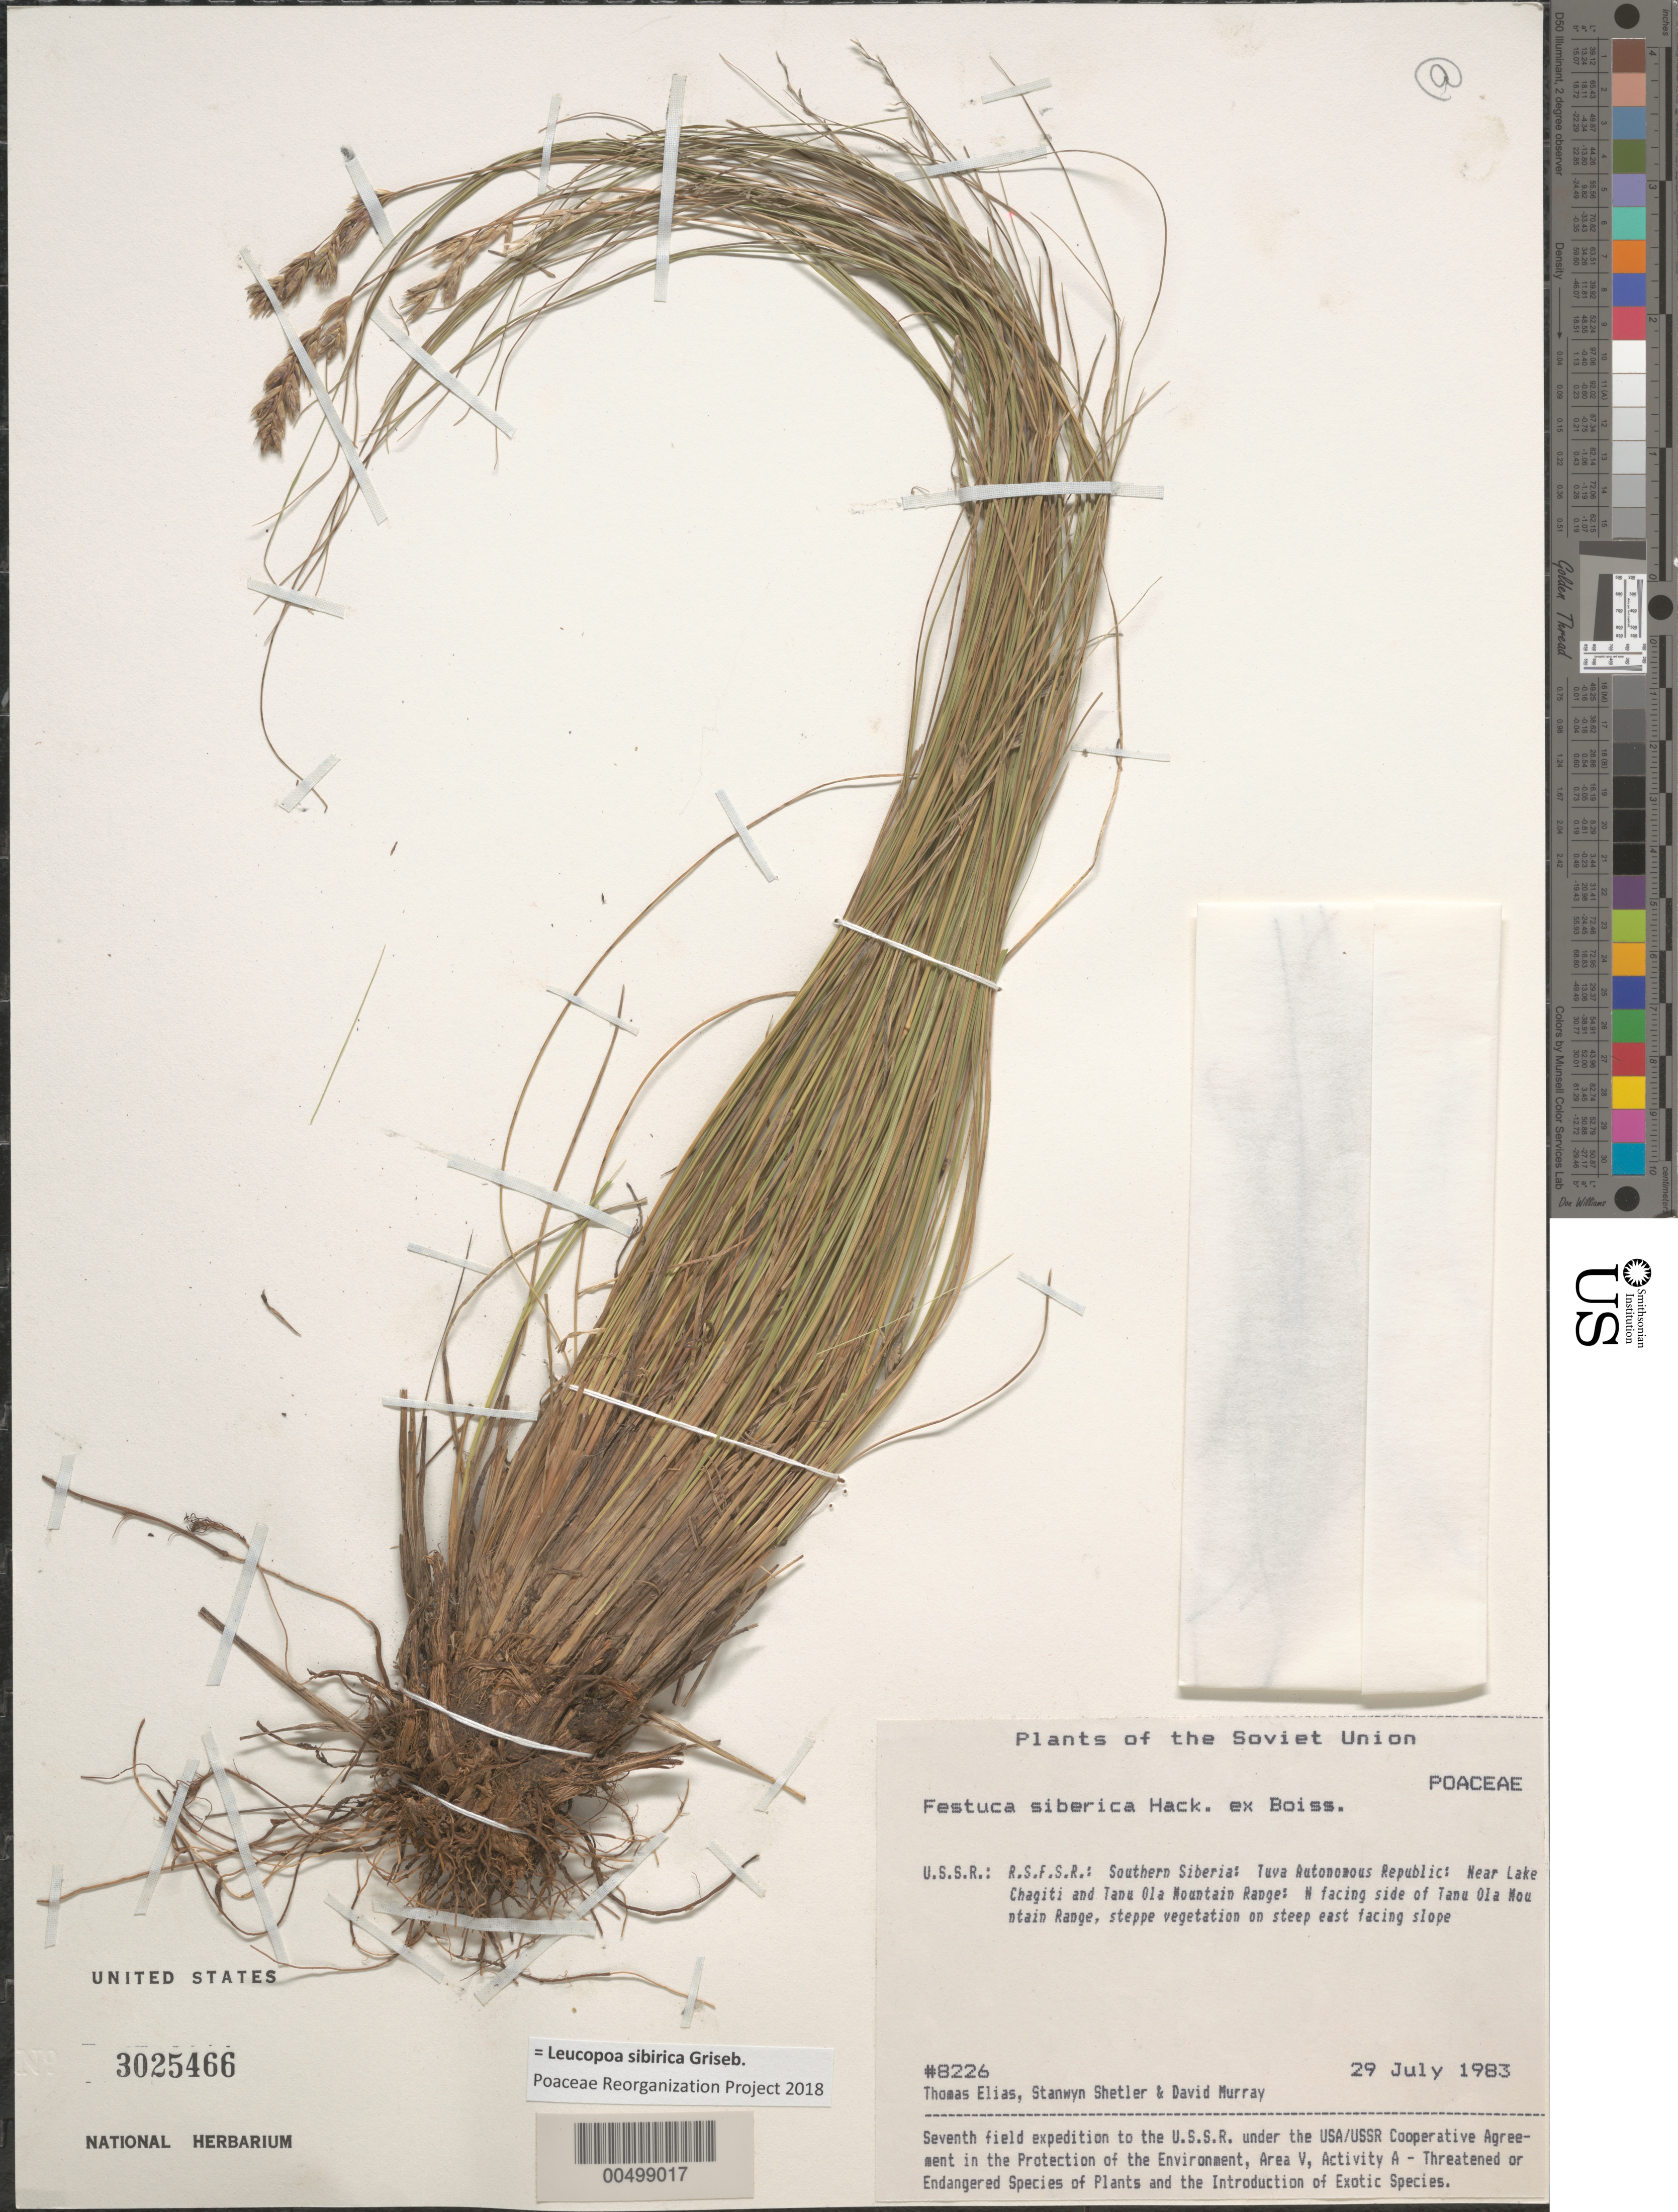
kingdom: Plantae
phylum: Tracheophyta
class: Liliopsida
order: Poales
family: Poaceae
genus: Leucopoa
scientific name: Leucopoa sibirica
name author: Griseb.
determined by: Poaceae Reorganization Project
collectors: T. Elias, S. Shetler & D. F. Murray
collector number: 8226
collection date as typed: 29 Jul 1983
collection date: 1983-07-29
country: Russian Federation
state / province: Tuva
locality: Near Lake Chagitai and N-facing side of Tannu-Ola Mountain Range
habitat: steppe vegetation on steep east-facing slope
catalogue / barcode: US 3025466